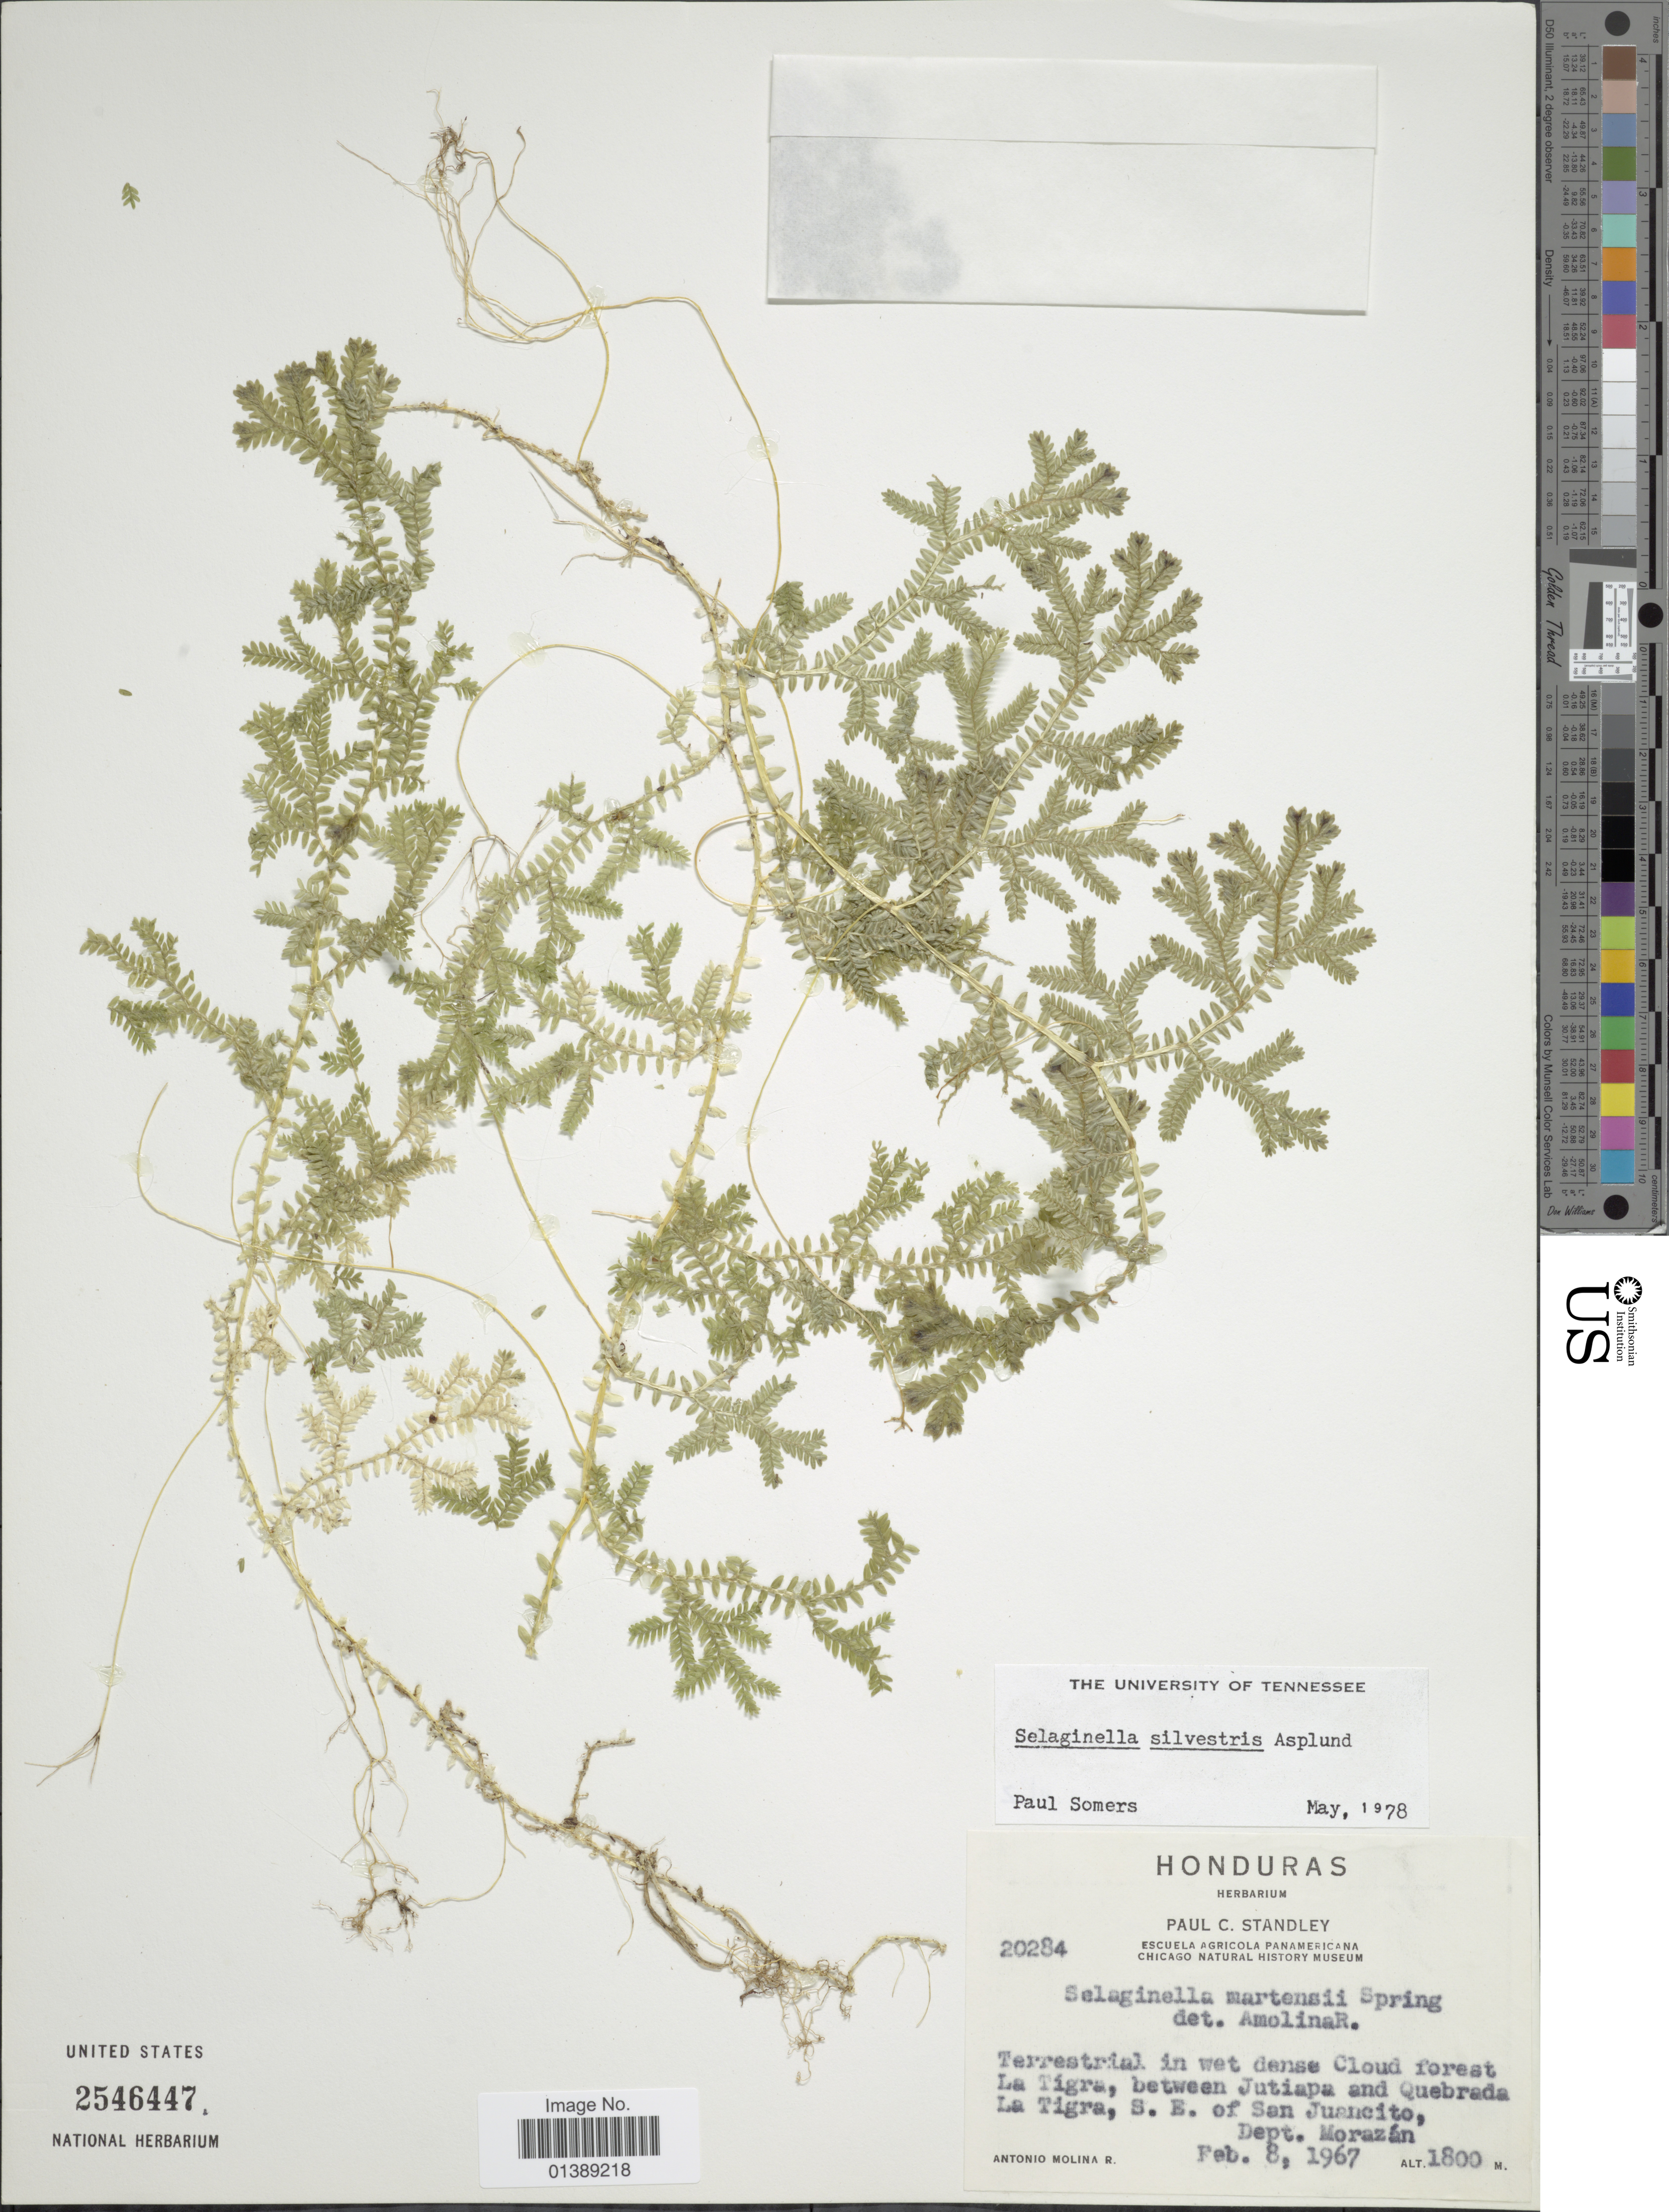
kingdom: Plantae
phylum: Tracheophyta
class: Lycopodiopsida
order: Selaginellales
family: Selaginellaceae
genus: Selaginella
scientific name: Selaginella silvestris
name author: Aspl.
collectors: A. Molina R.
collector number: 20284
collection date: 1967-02-08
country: Honduras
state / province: Fco. Morazán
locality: Cloud forest La Tigra, between Jutiapa and Quebrada La Tigra, S.E. of San Juancito, Dept Morazán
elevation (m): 1800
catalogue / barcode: US 2546447